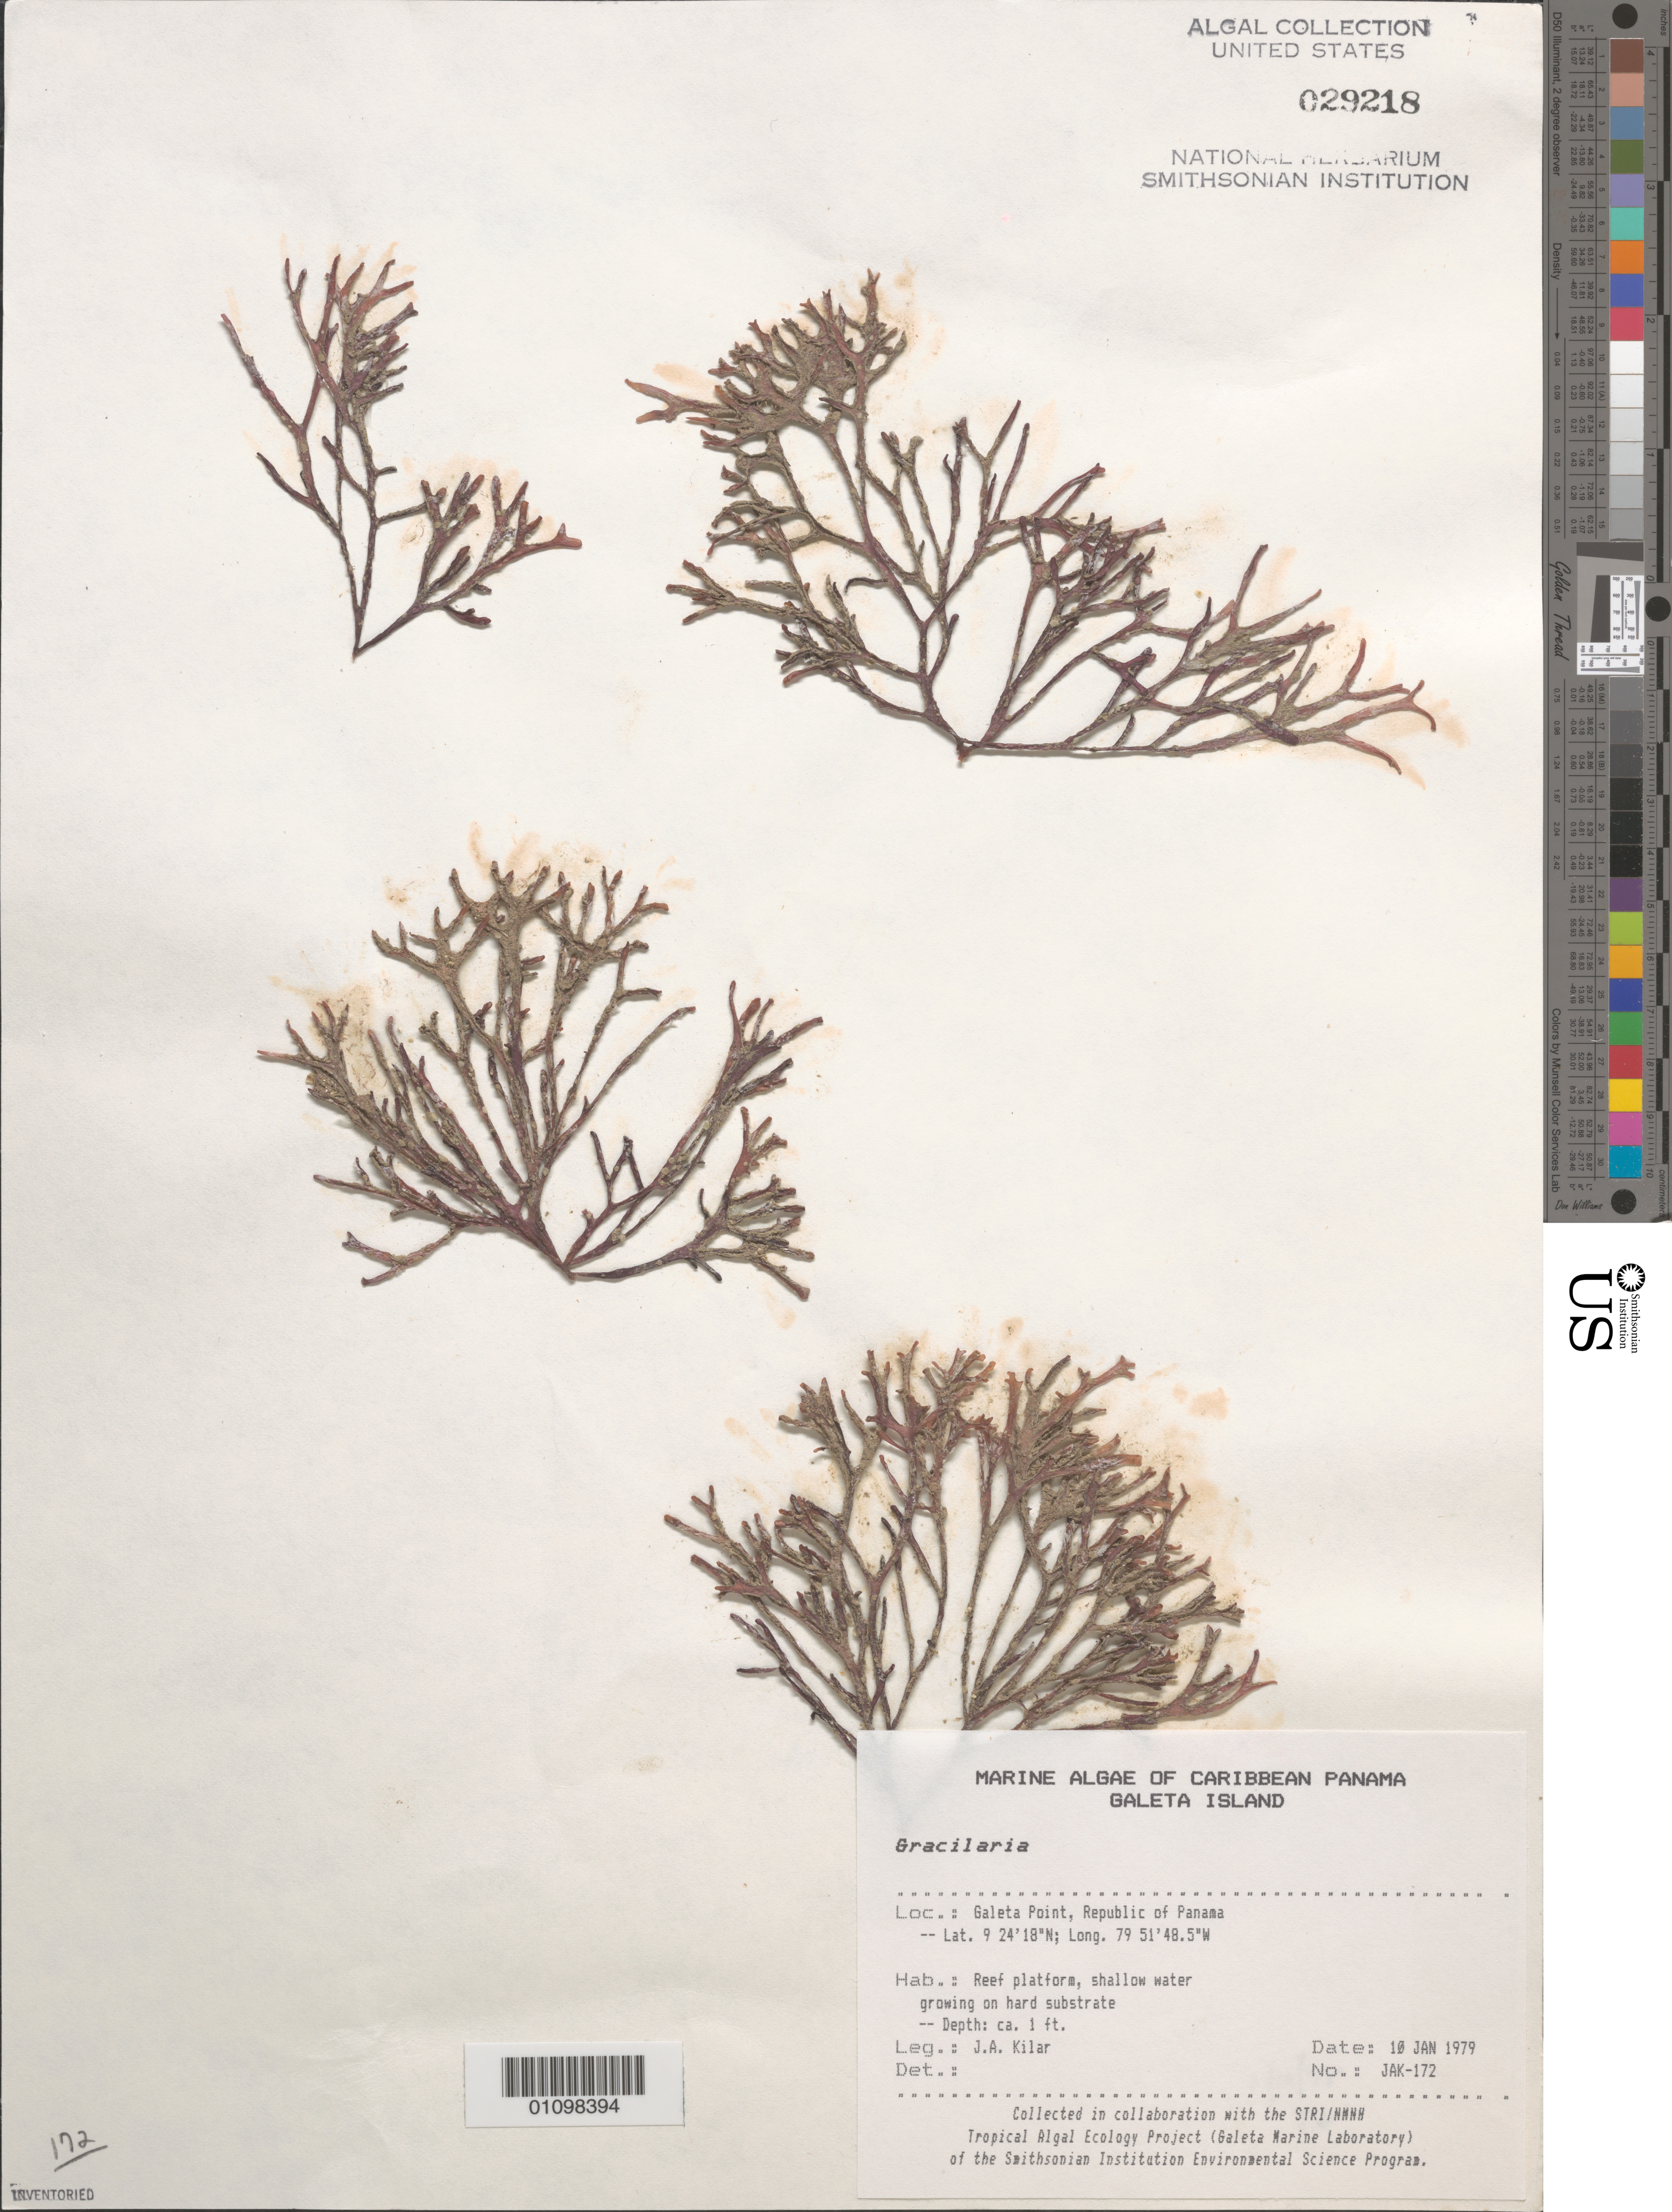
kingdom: Plantae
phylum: Rhodophyta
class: Florideophyceae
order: Gracilariales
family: Gracilariaceae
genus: Gracilaria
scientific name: Gracilaria sp.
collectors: J. A. Kilar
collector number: JAK-172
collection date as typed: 10 Jan 1979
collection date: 1979-01-10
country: Panama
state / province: Colón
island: Galeta Island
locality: Galeta Point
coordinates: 9 24' 18" N, 79 51' 48.5" W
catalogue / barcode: US 29218